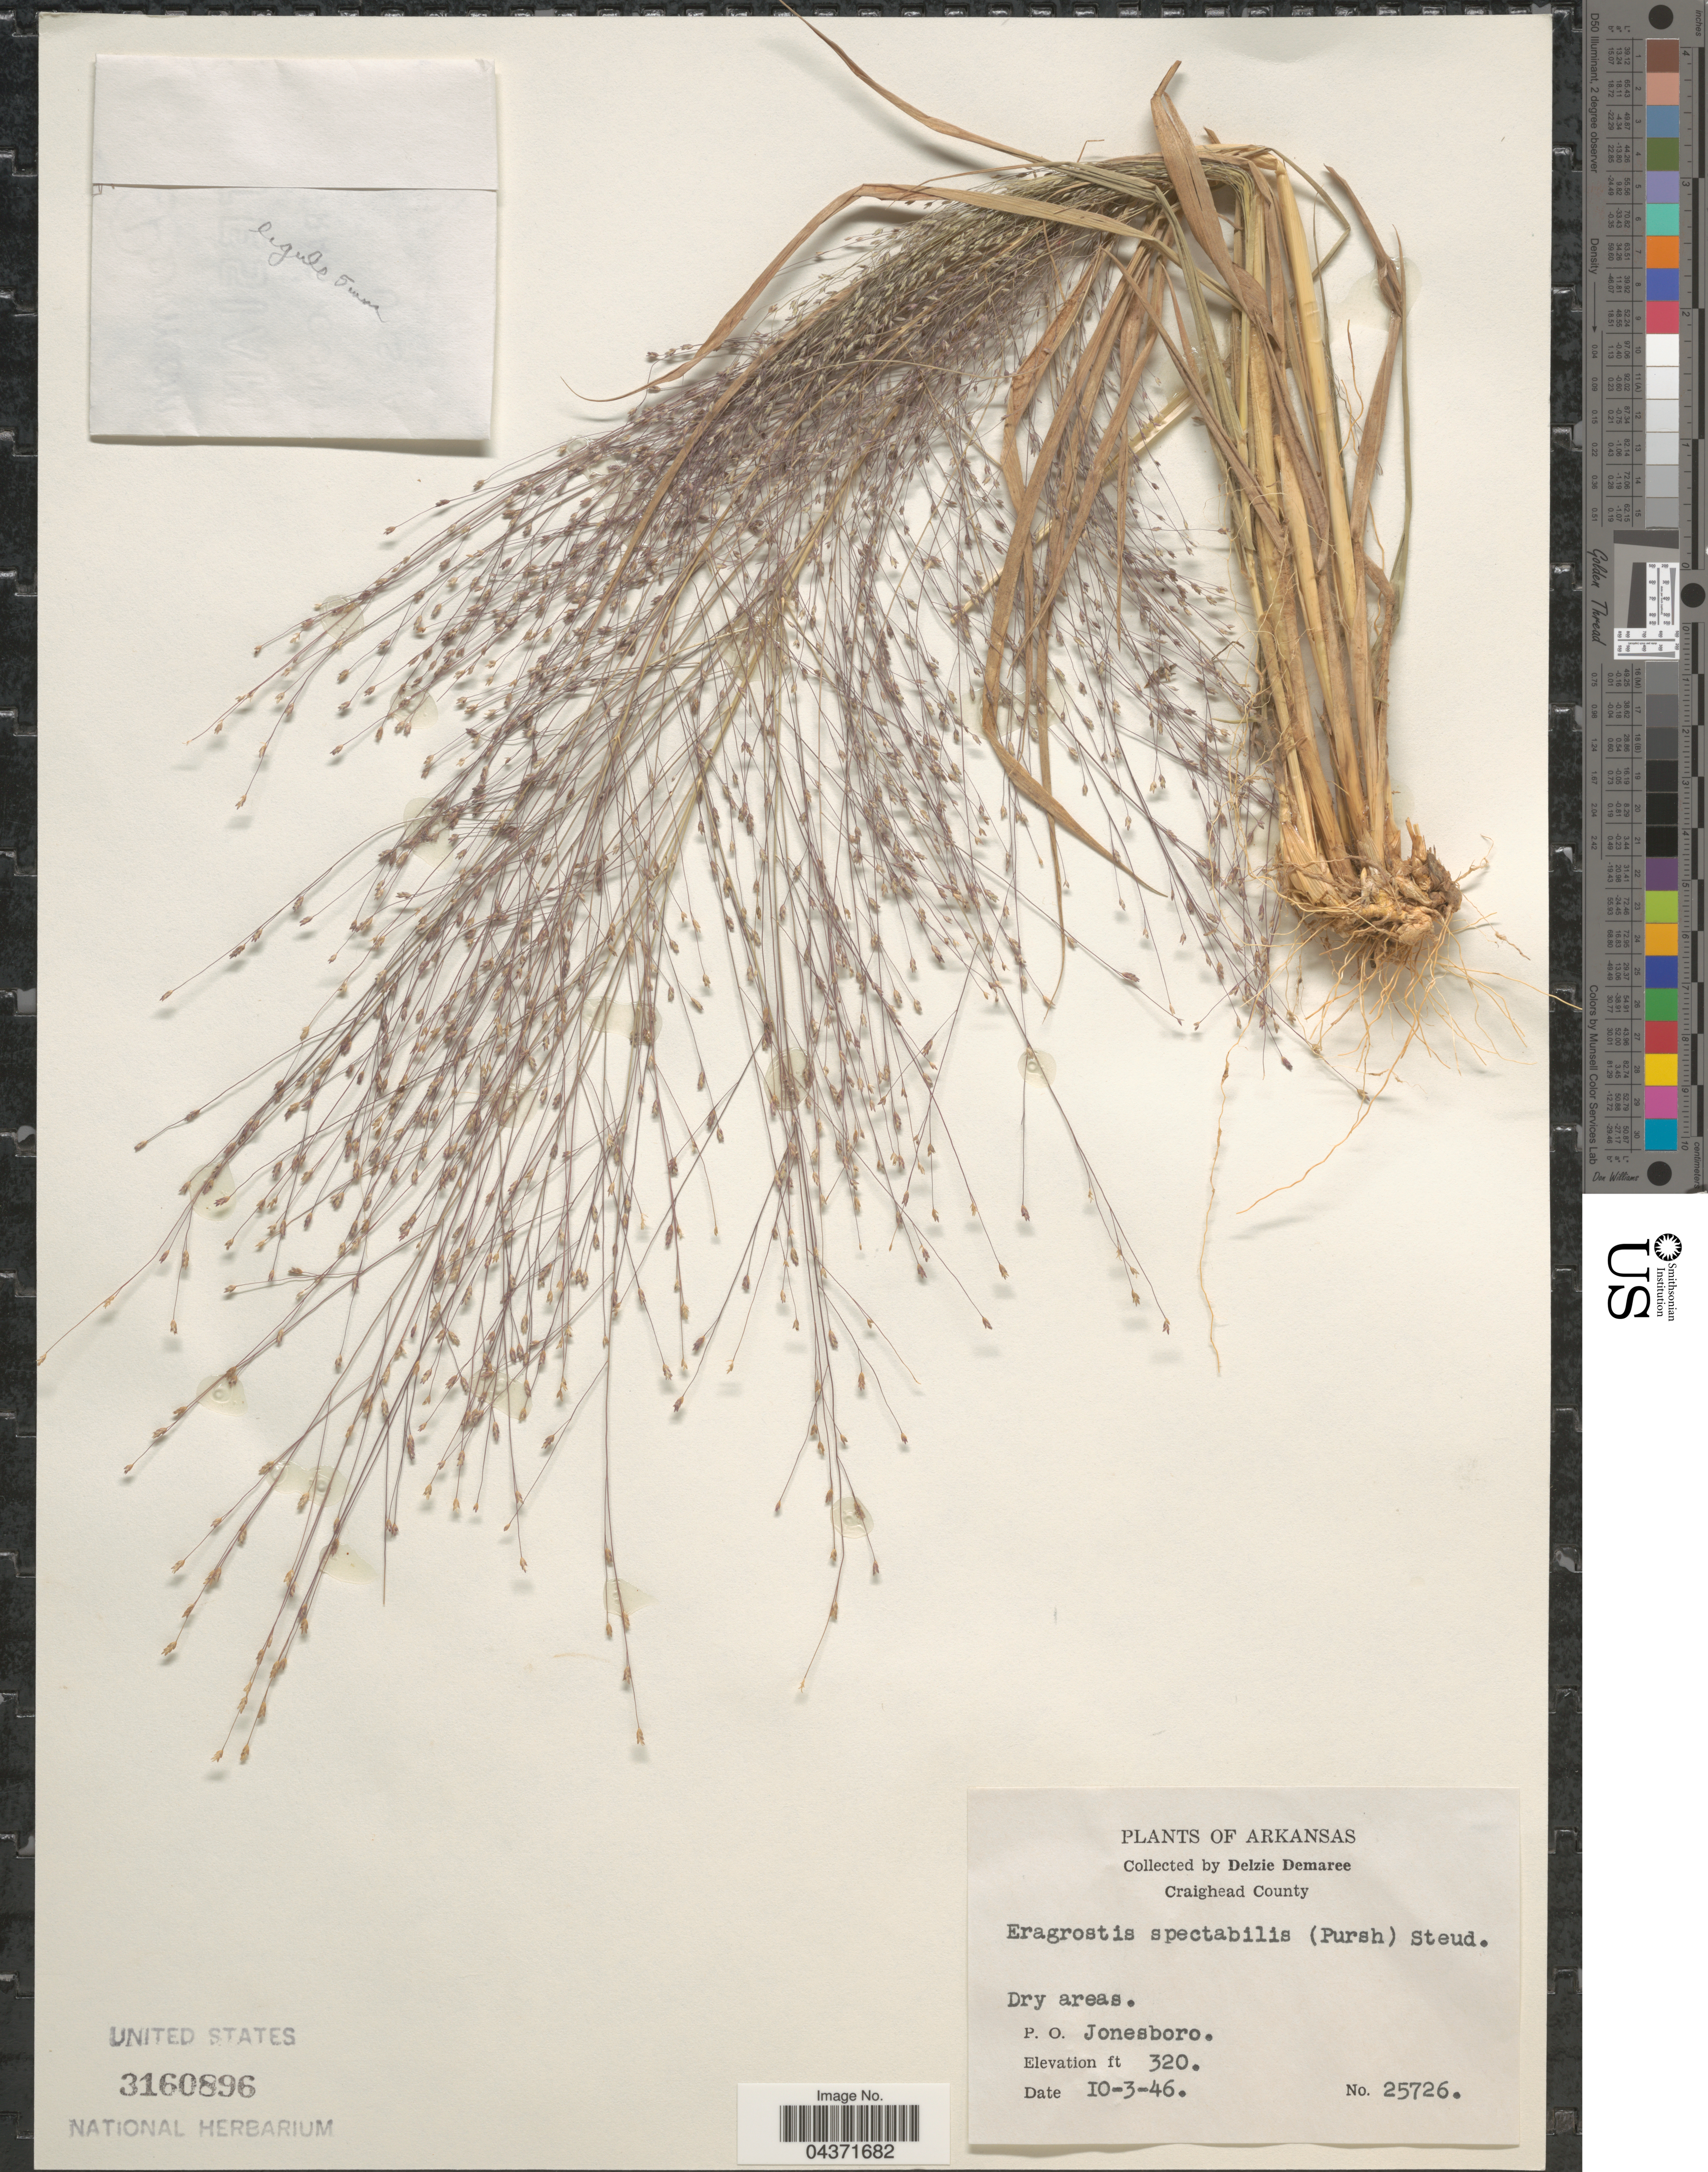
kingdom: Plantae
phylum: Tracheophyta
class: Liliopsida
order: Poales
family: Poaceae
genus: Eragrostis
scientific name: Eragrostis spectabilis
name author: (Pursh) Steud.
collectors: D. Demaree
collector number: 25726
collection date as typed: Transcribed d/m/y: 3/10/46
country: United States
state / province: Arkansas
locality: Craighead County. P.O. Jonesboro.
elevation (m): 98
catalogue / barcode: US 3160896